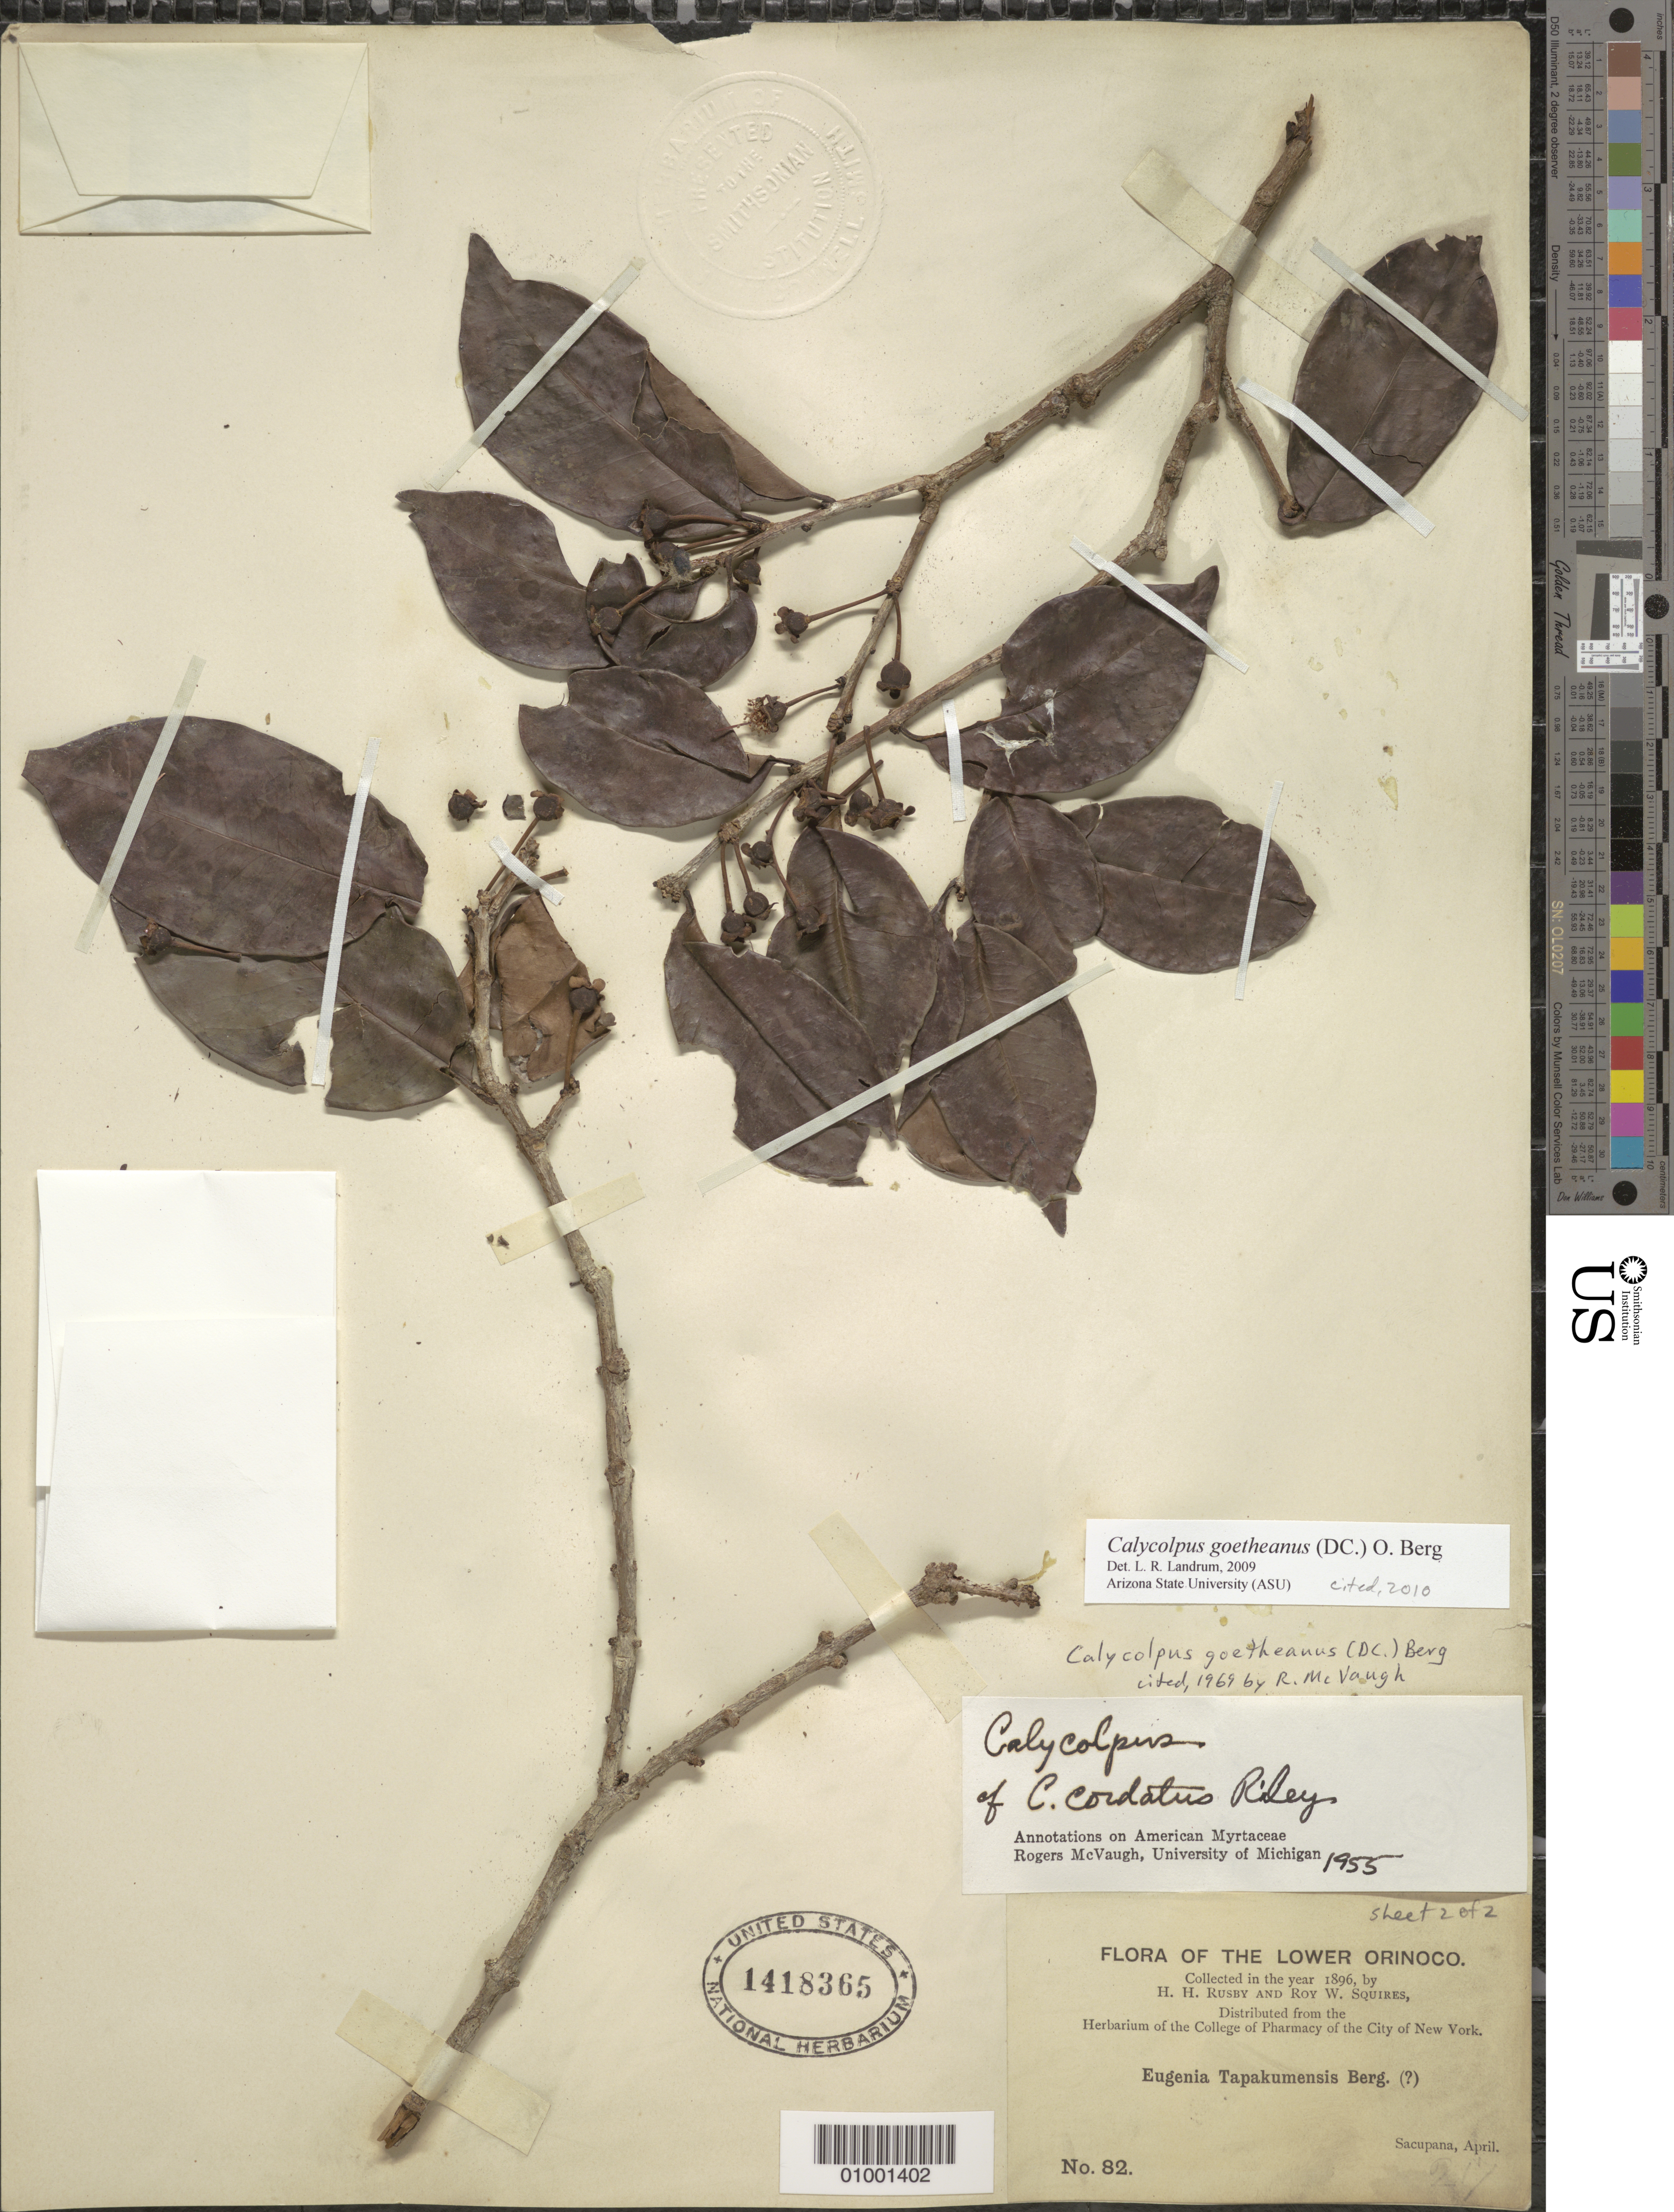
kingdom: Plantae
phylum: Tracheophyta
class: Magnoliopsida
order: Myrtales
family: Myrtaceae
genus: Calycolpus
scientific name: Calycolpus goetheanus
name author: (DC.) O. Berg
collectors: H. H. Rusby & R. Squires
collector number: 82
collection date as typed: April 1896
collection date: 1896-04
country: Venezuela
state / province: Delta Amacuro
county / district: Antonio Díaz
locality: Lower Orinoco, Sacupana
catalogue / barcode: US 1418365